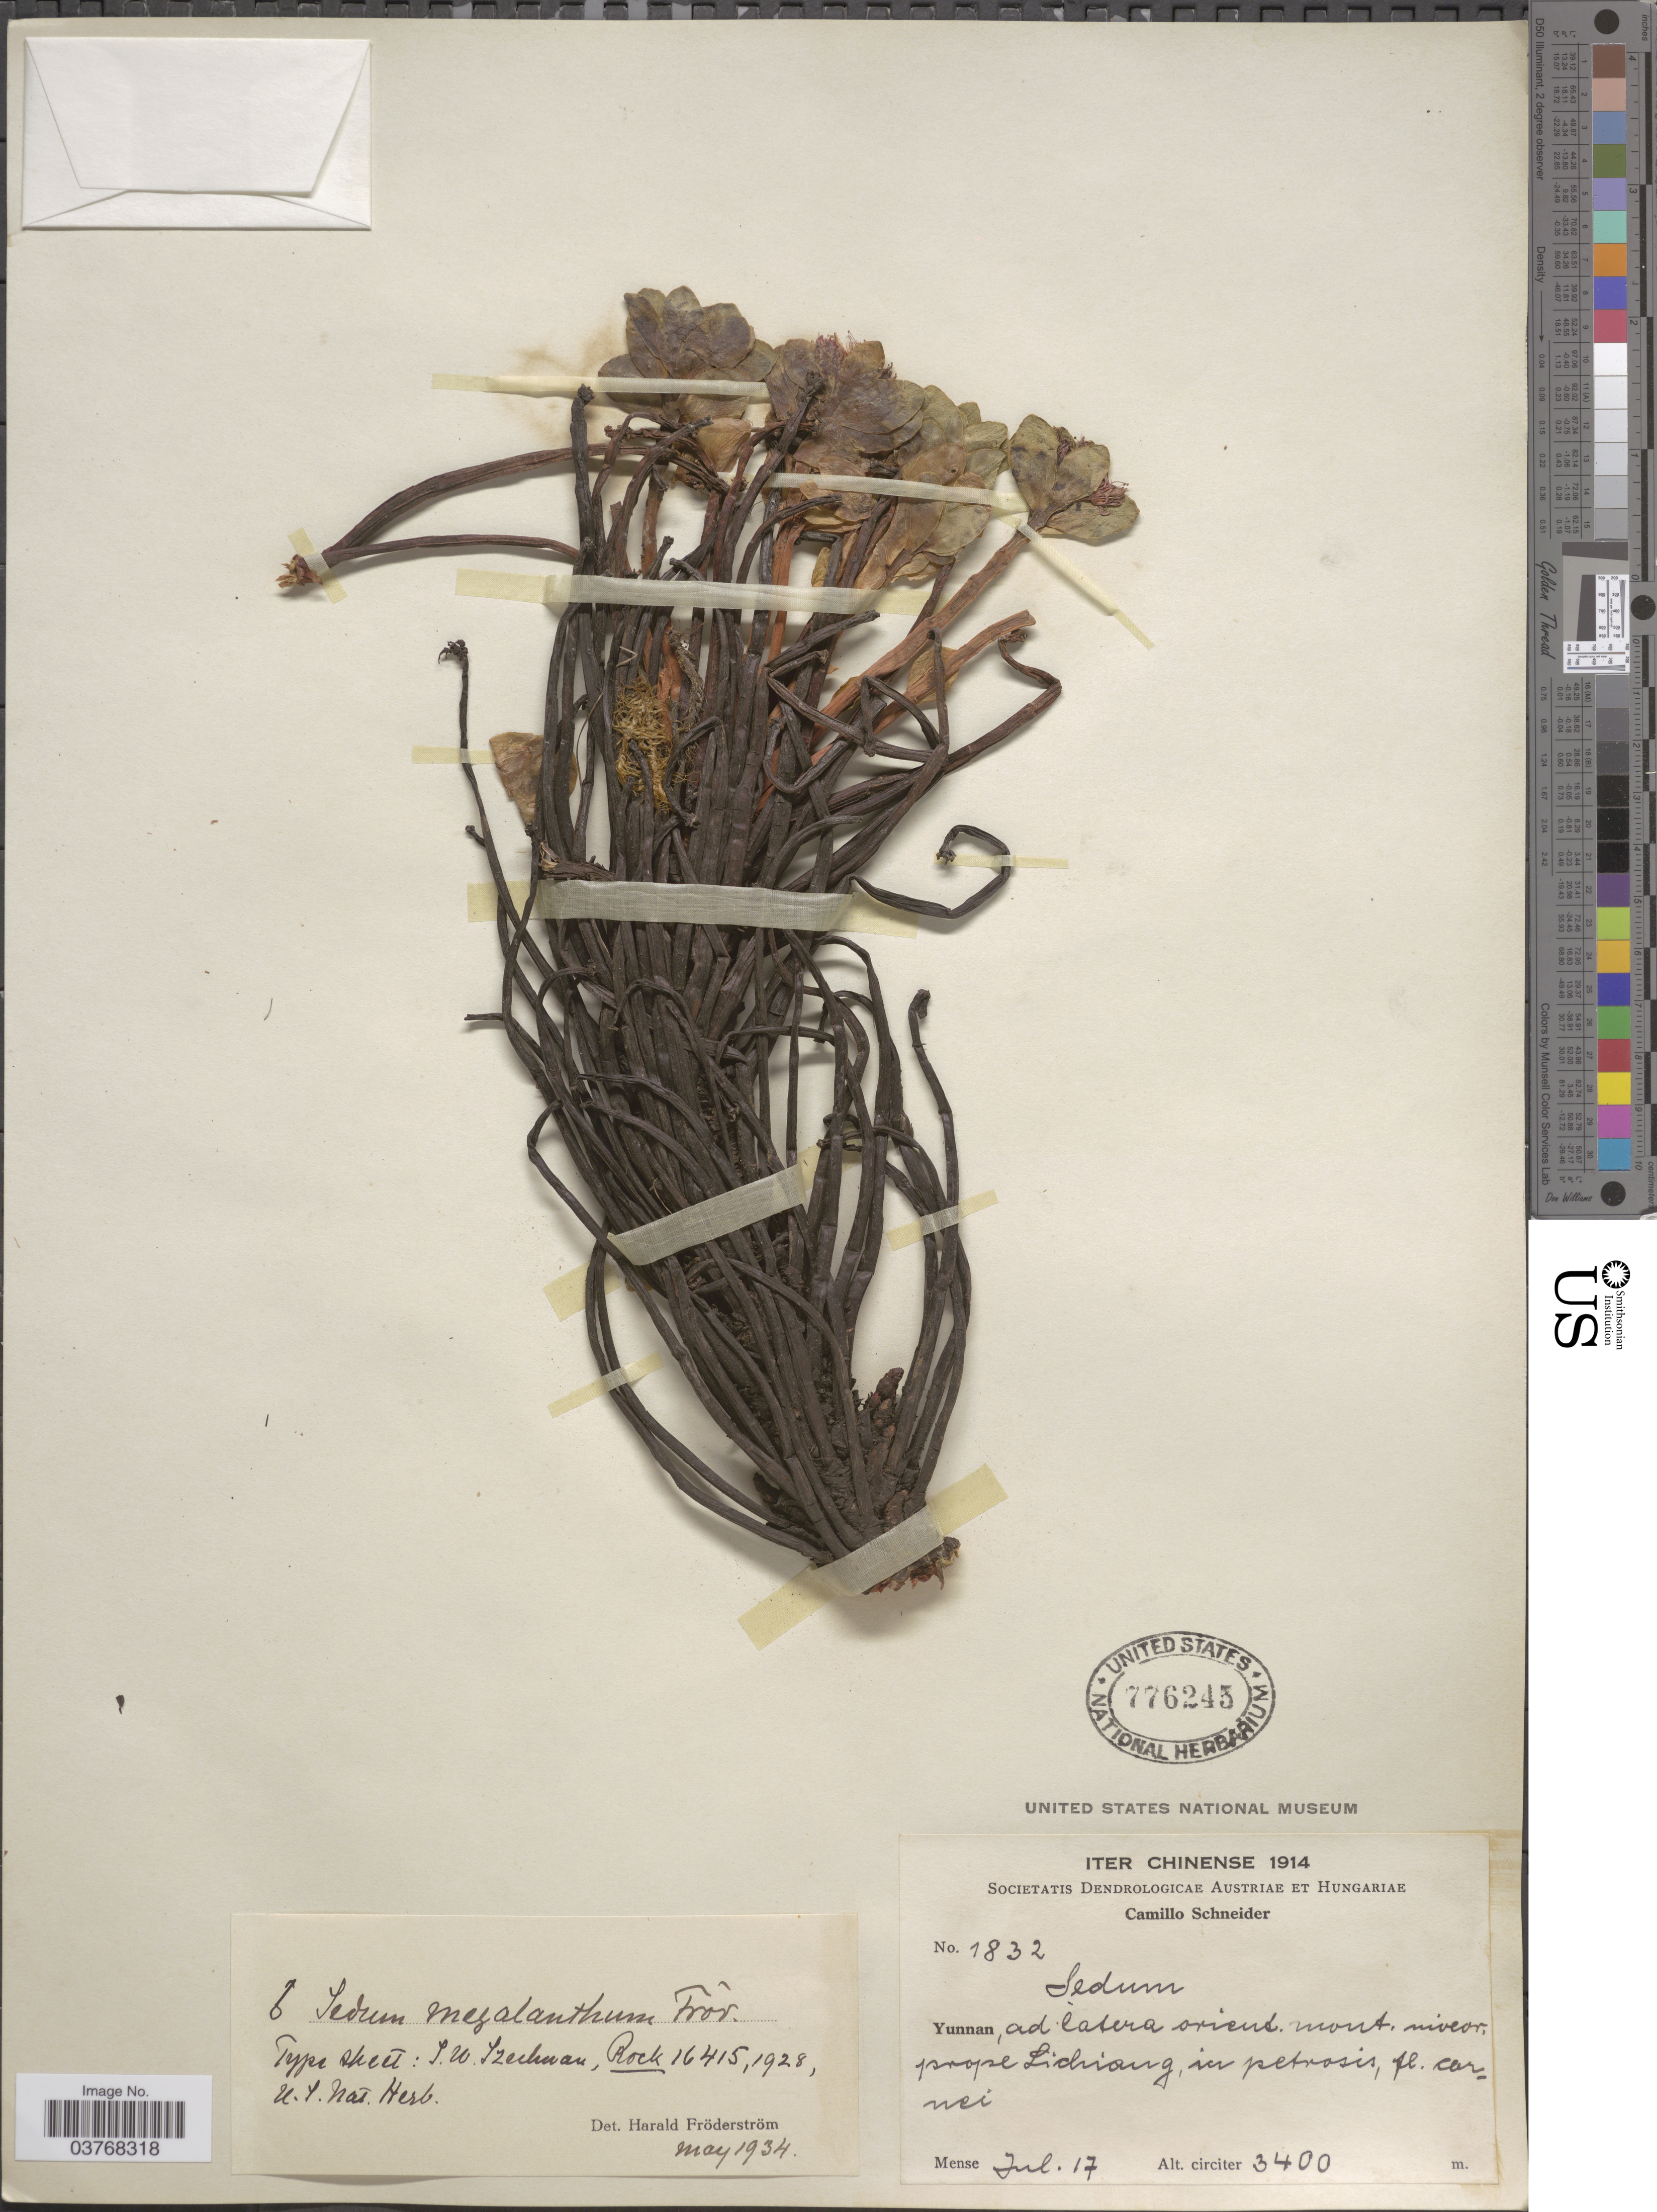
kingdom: Plantae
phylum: Tracheophyta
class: Magnoliopsida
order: Saxifragales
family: Crassulaceae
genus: Rhodiola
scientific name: Rhodiola crenulata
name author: (Hook. f. & Thomson) H. Ohba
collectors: C. K. Schneider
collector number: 1832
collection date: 1914-07-17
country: China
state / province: Yunnan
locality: Ad Catera orient. mont niveor prope Lichiang.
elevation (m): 3400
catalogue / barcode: US 776245